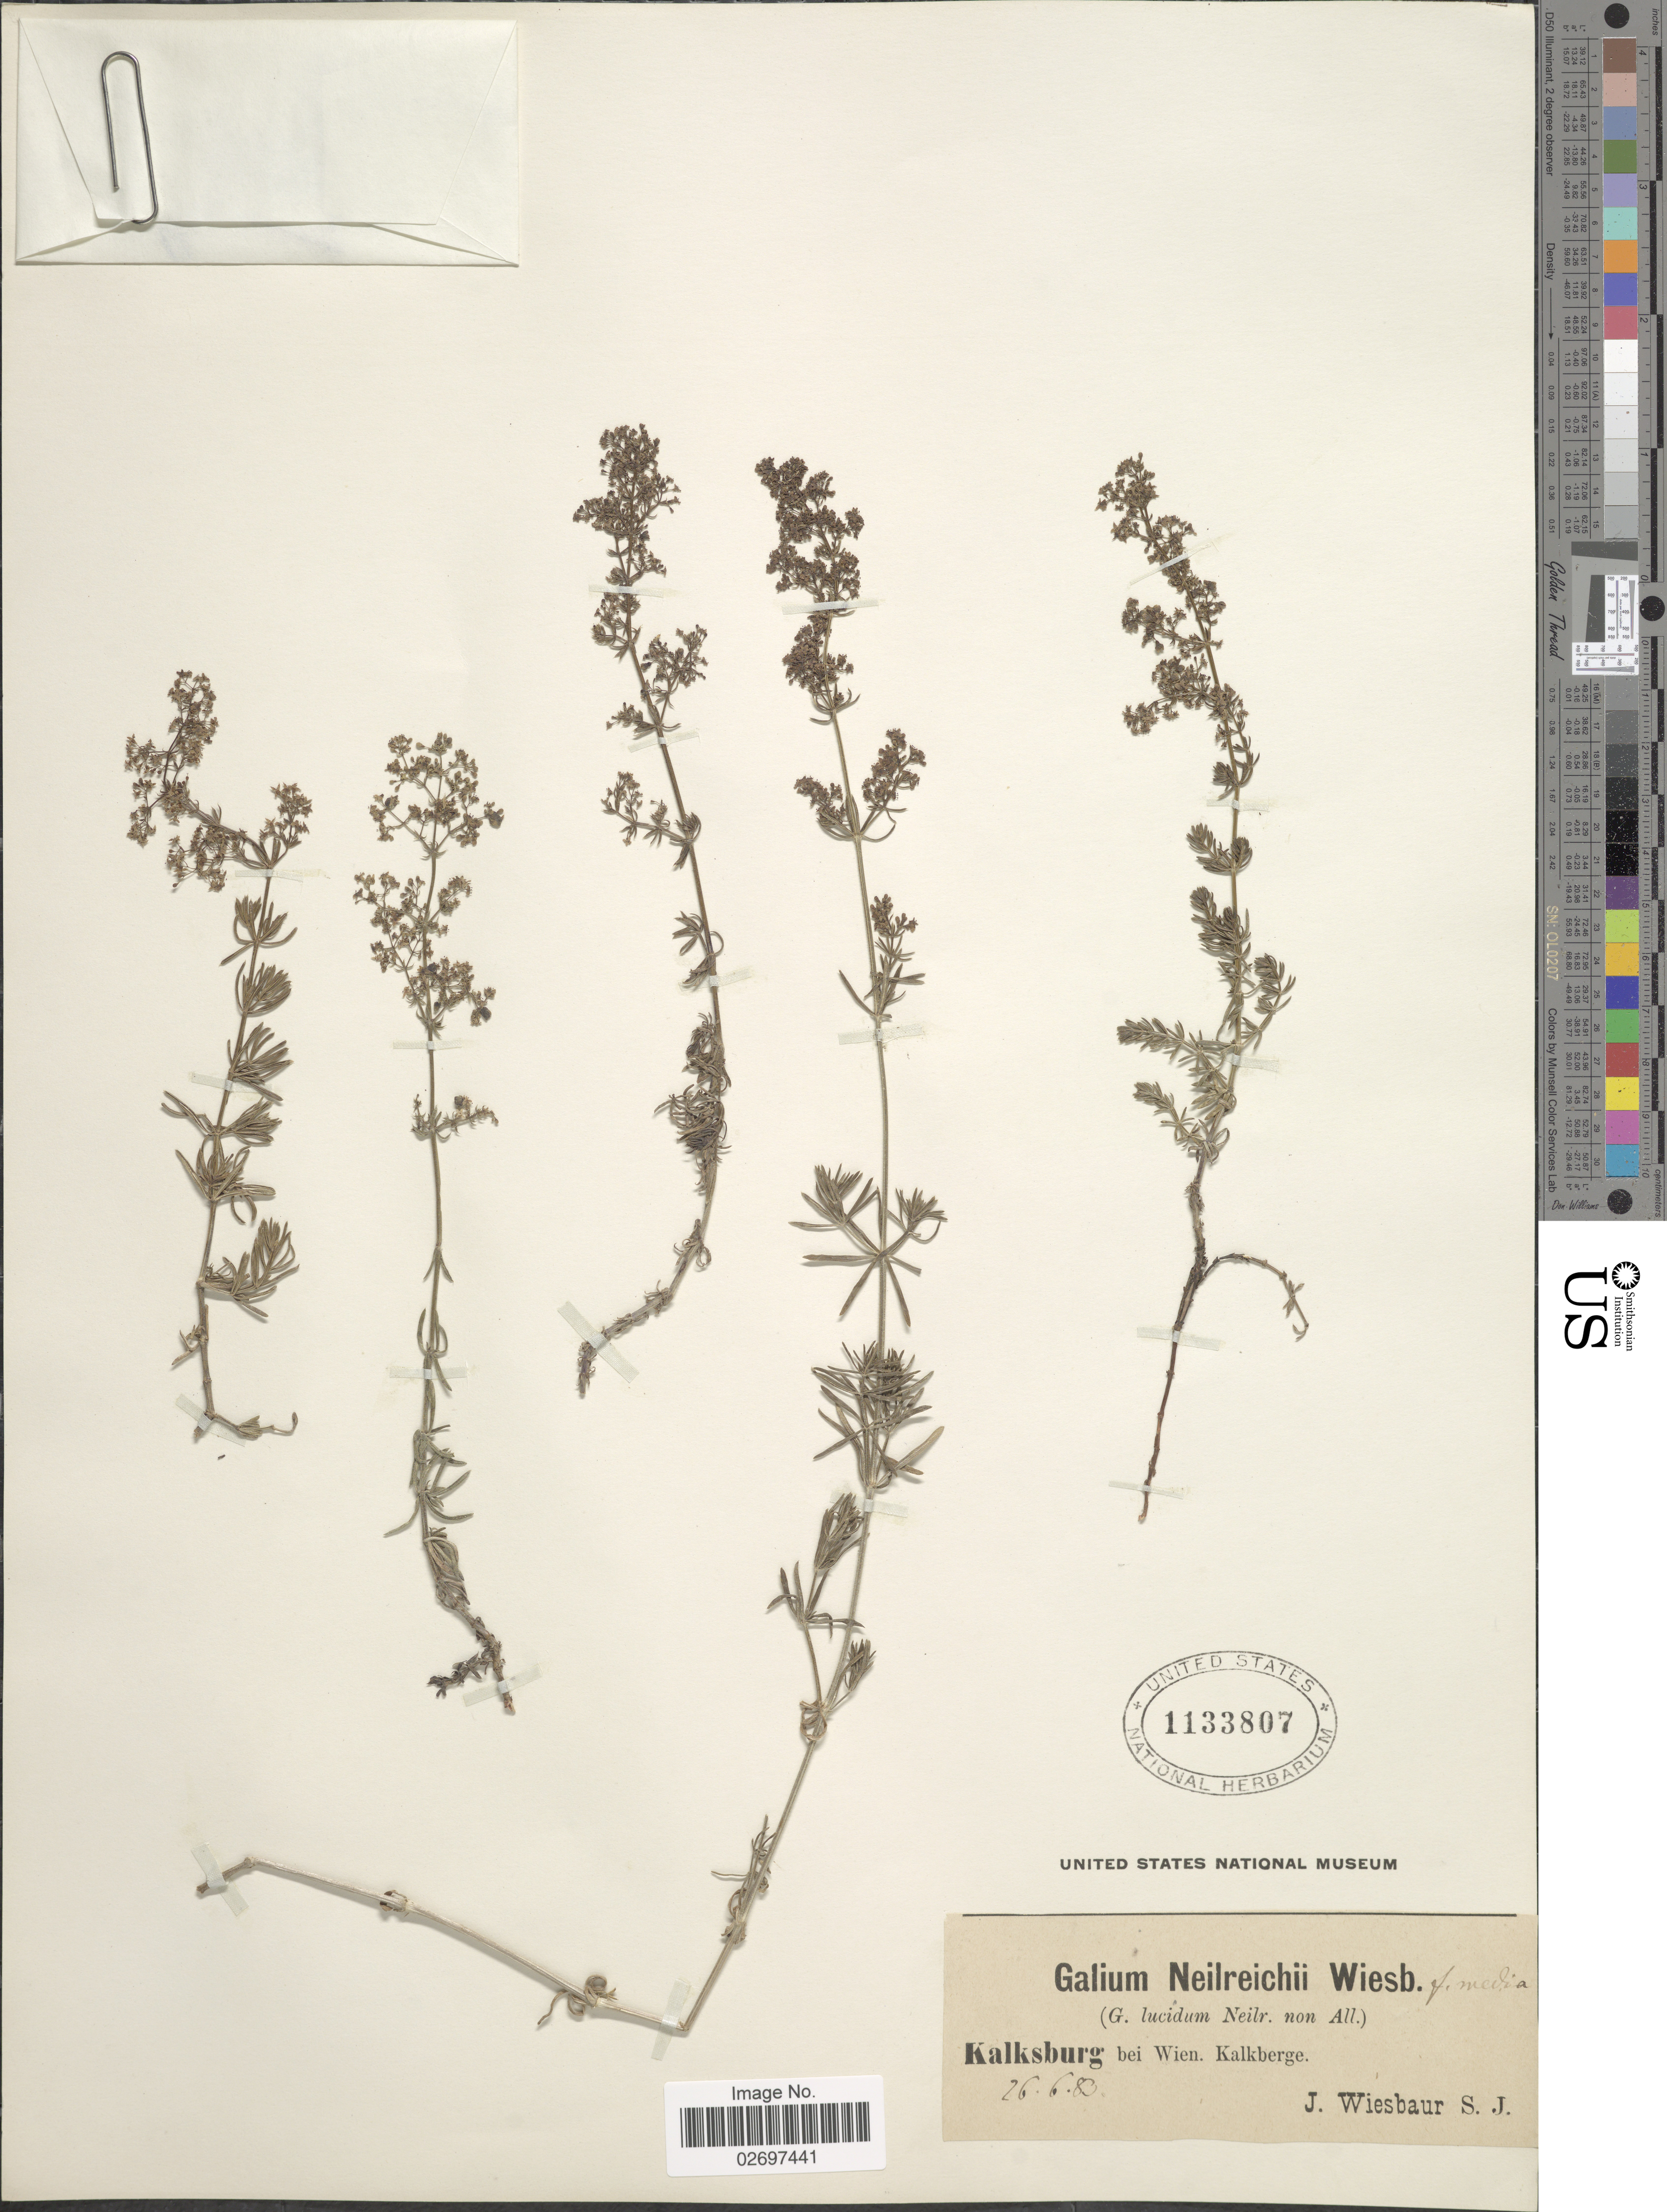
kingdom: Plantae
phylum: Tracheophyta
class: Magnoliopsida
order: Gentianales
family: Rubiaceae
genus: Galium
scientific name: Galium neilreichii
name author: (Beck) F. Herm.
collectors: J. B. Wiesbaur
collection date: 1883-06-26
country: Austria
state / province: Wien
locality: Kalksburg bei Wien. Kalkberge.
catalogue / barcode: US 1133807